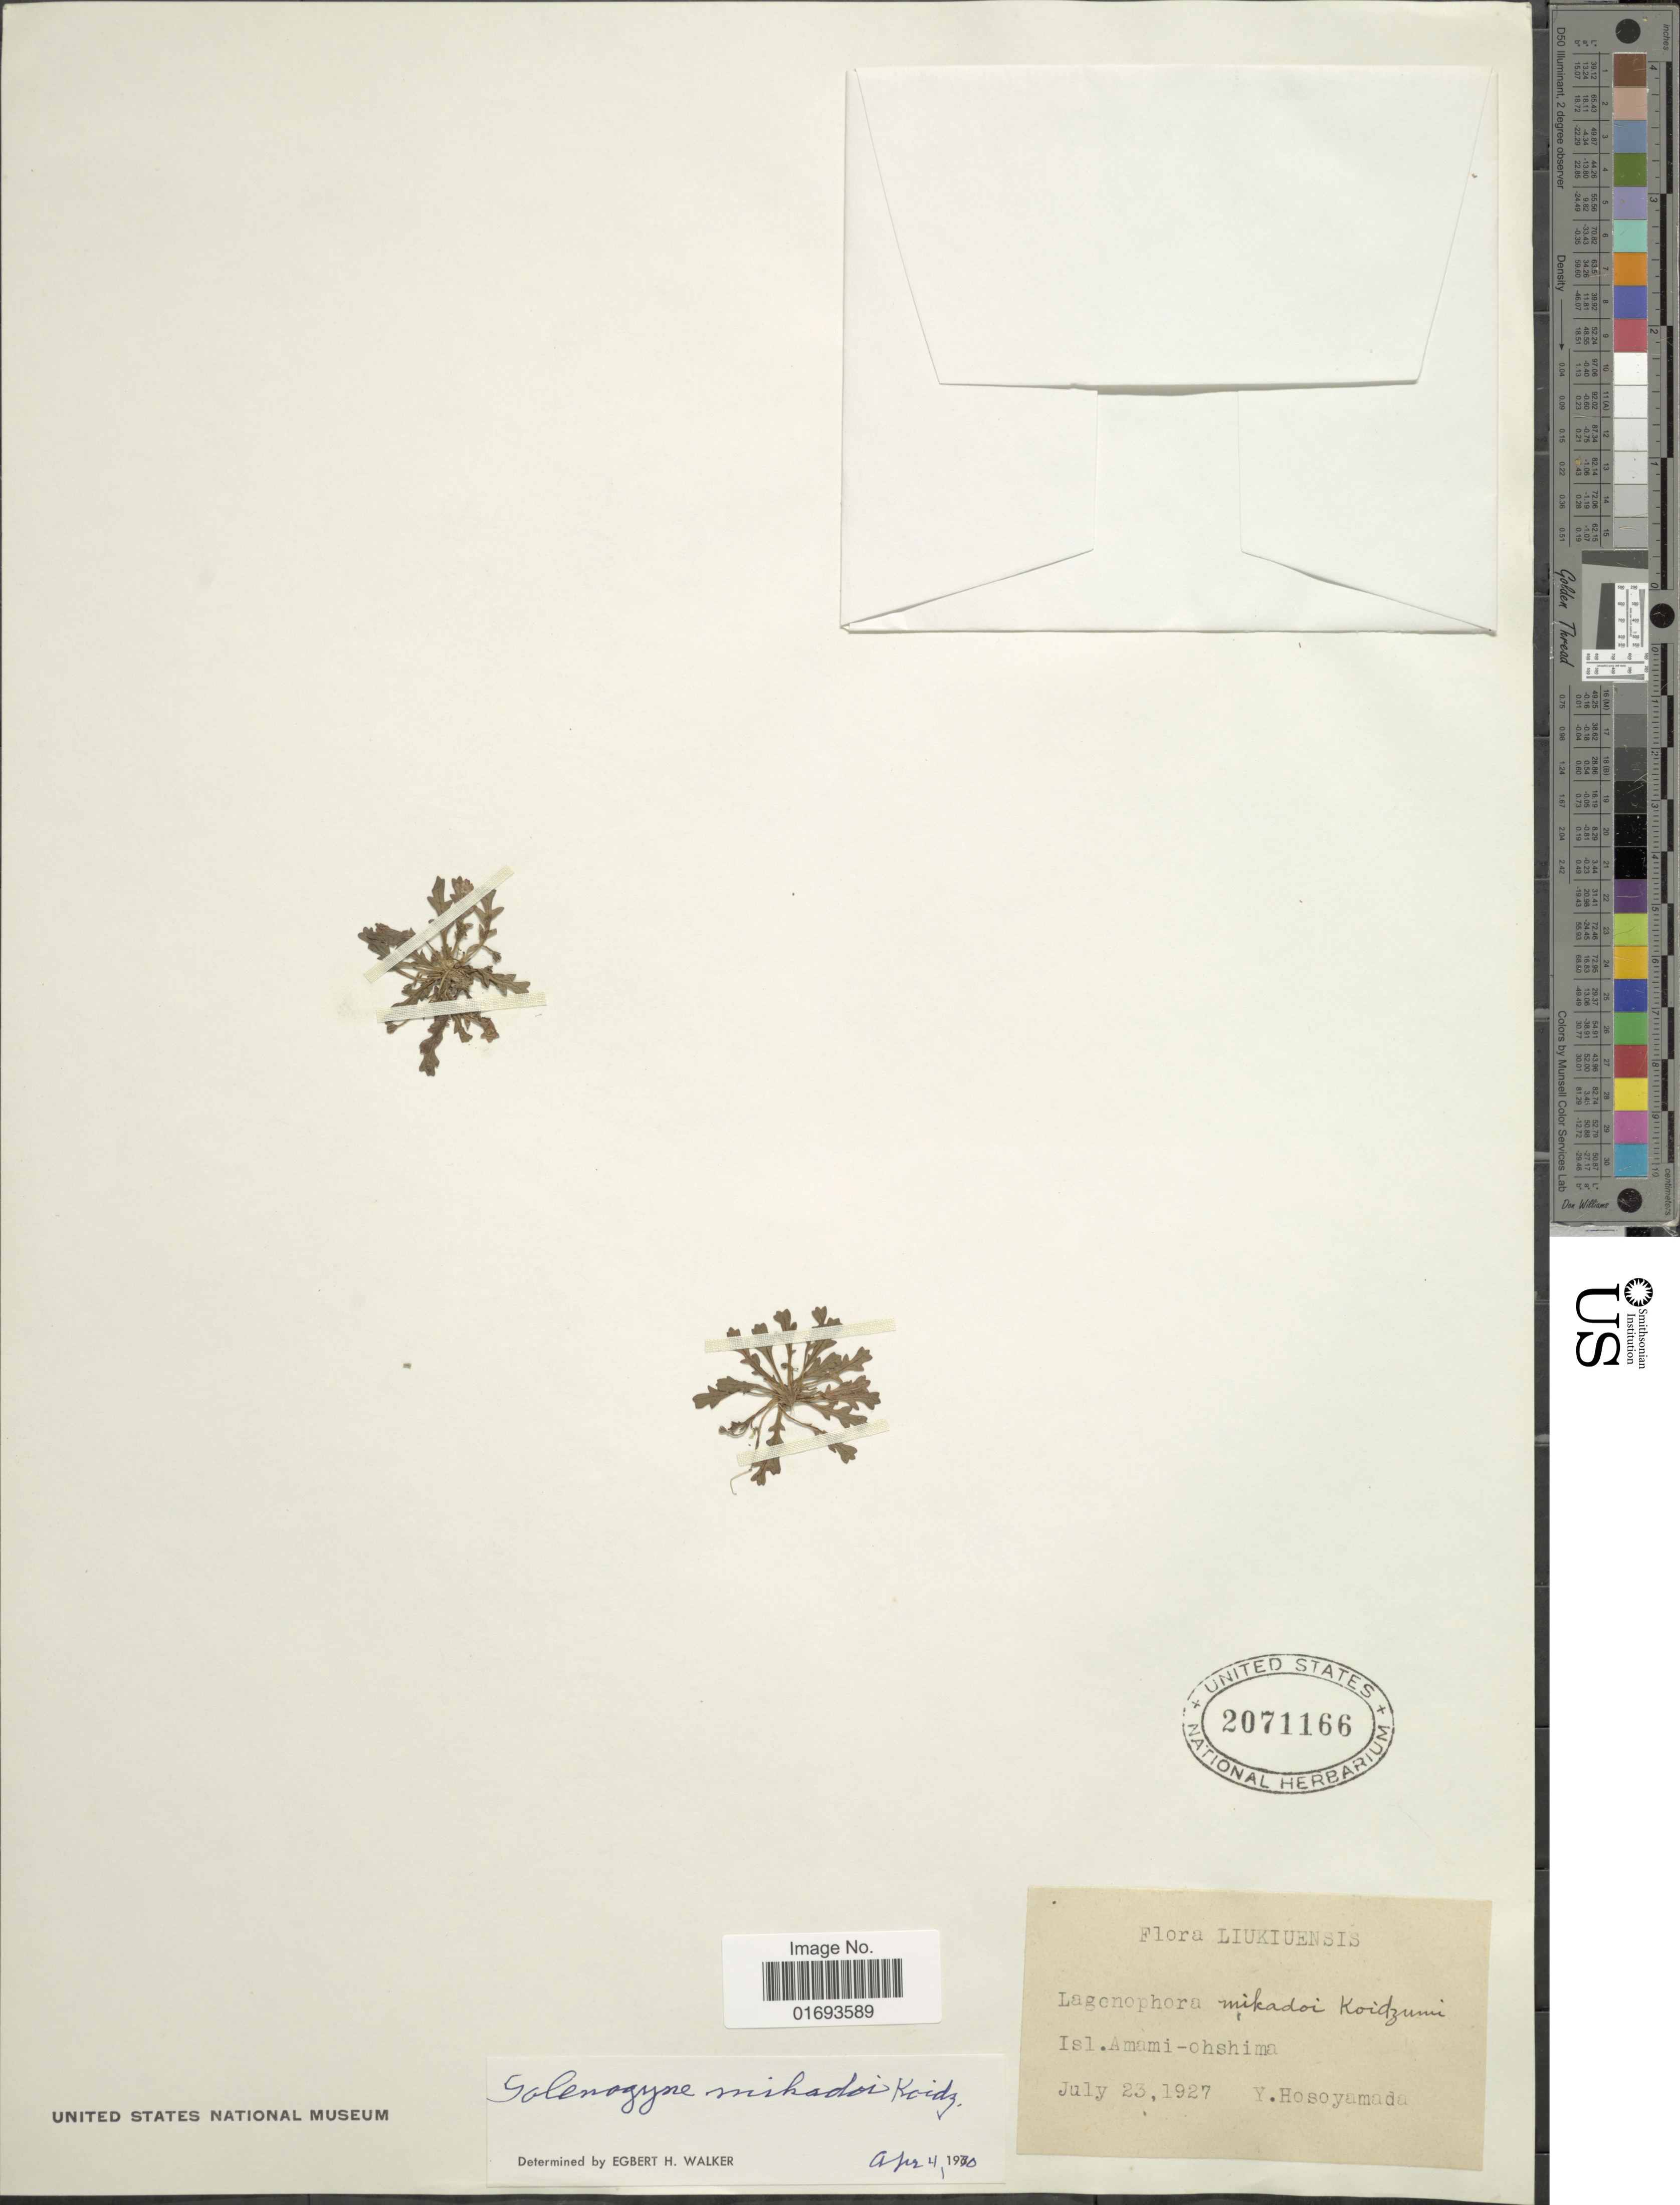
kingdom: Plantae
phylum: Tracheophyta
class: Magnoliopsida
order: Asterales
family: Asteraceae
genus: Solenogyne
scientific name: Solenogyne mikadoi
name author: Koidz.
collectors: Y. Hosoyamada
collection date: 1927-07-23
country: Japan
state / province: Kagosima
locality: Liukiuensis. Isl. Amami-ohshima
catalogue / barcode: US 2071166